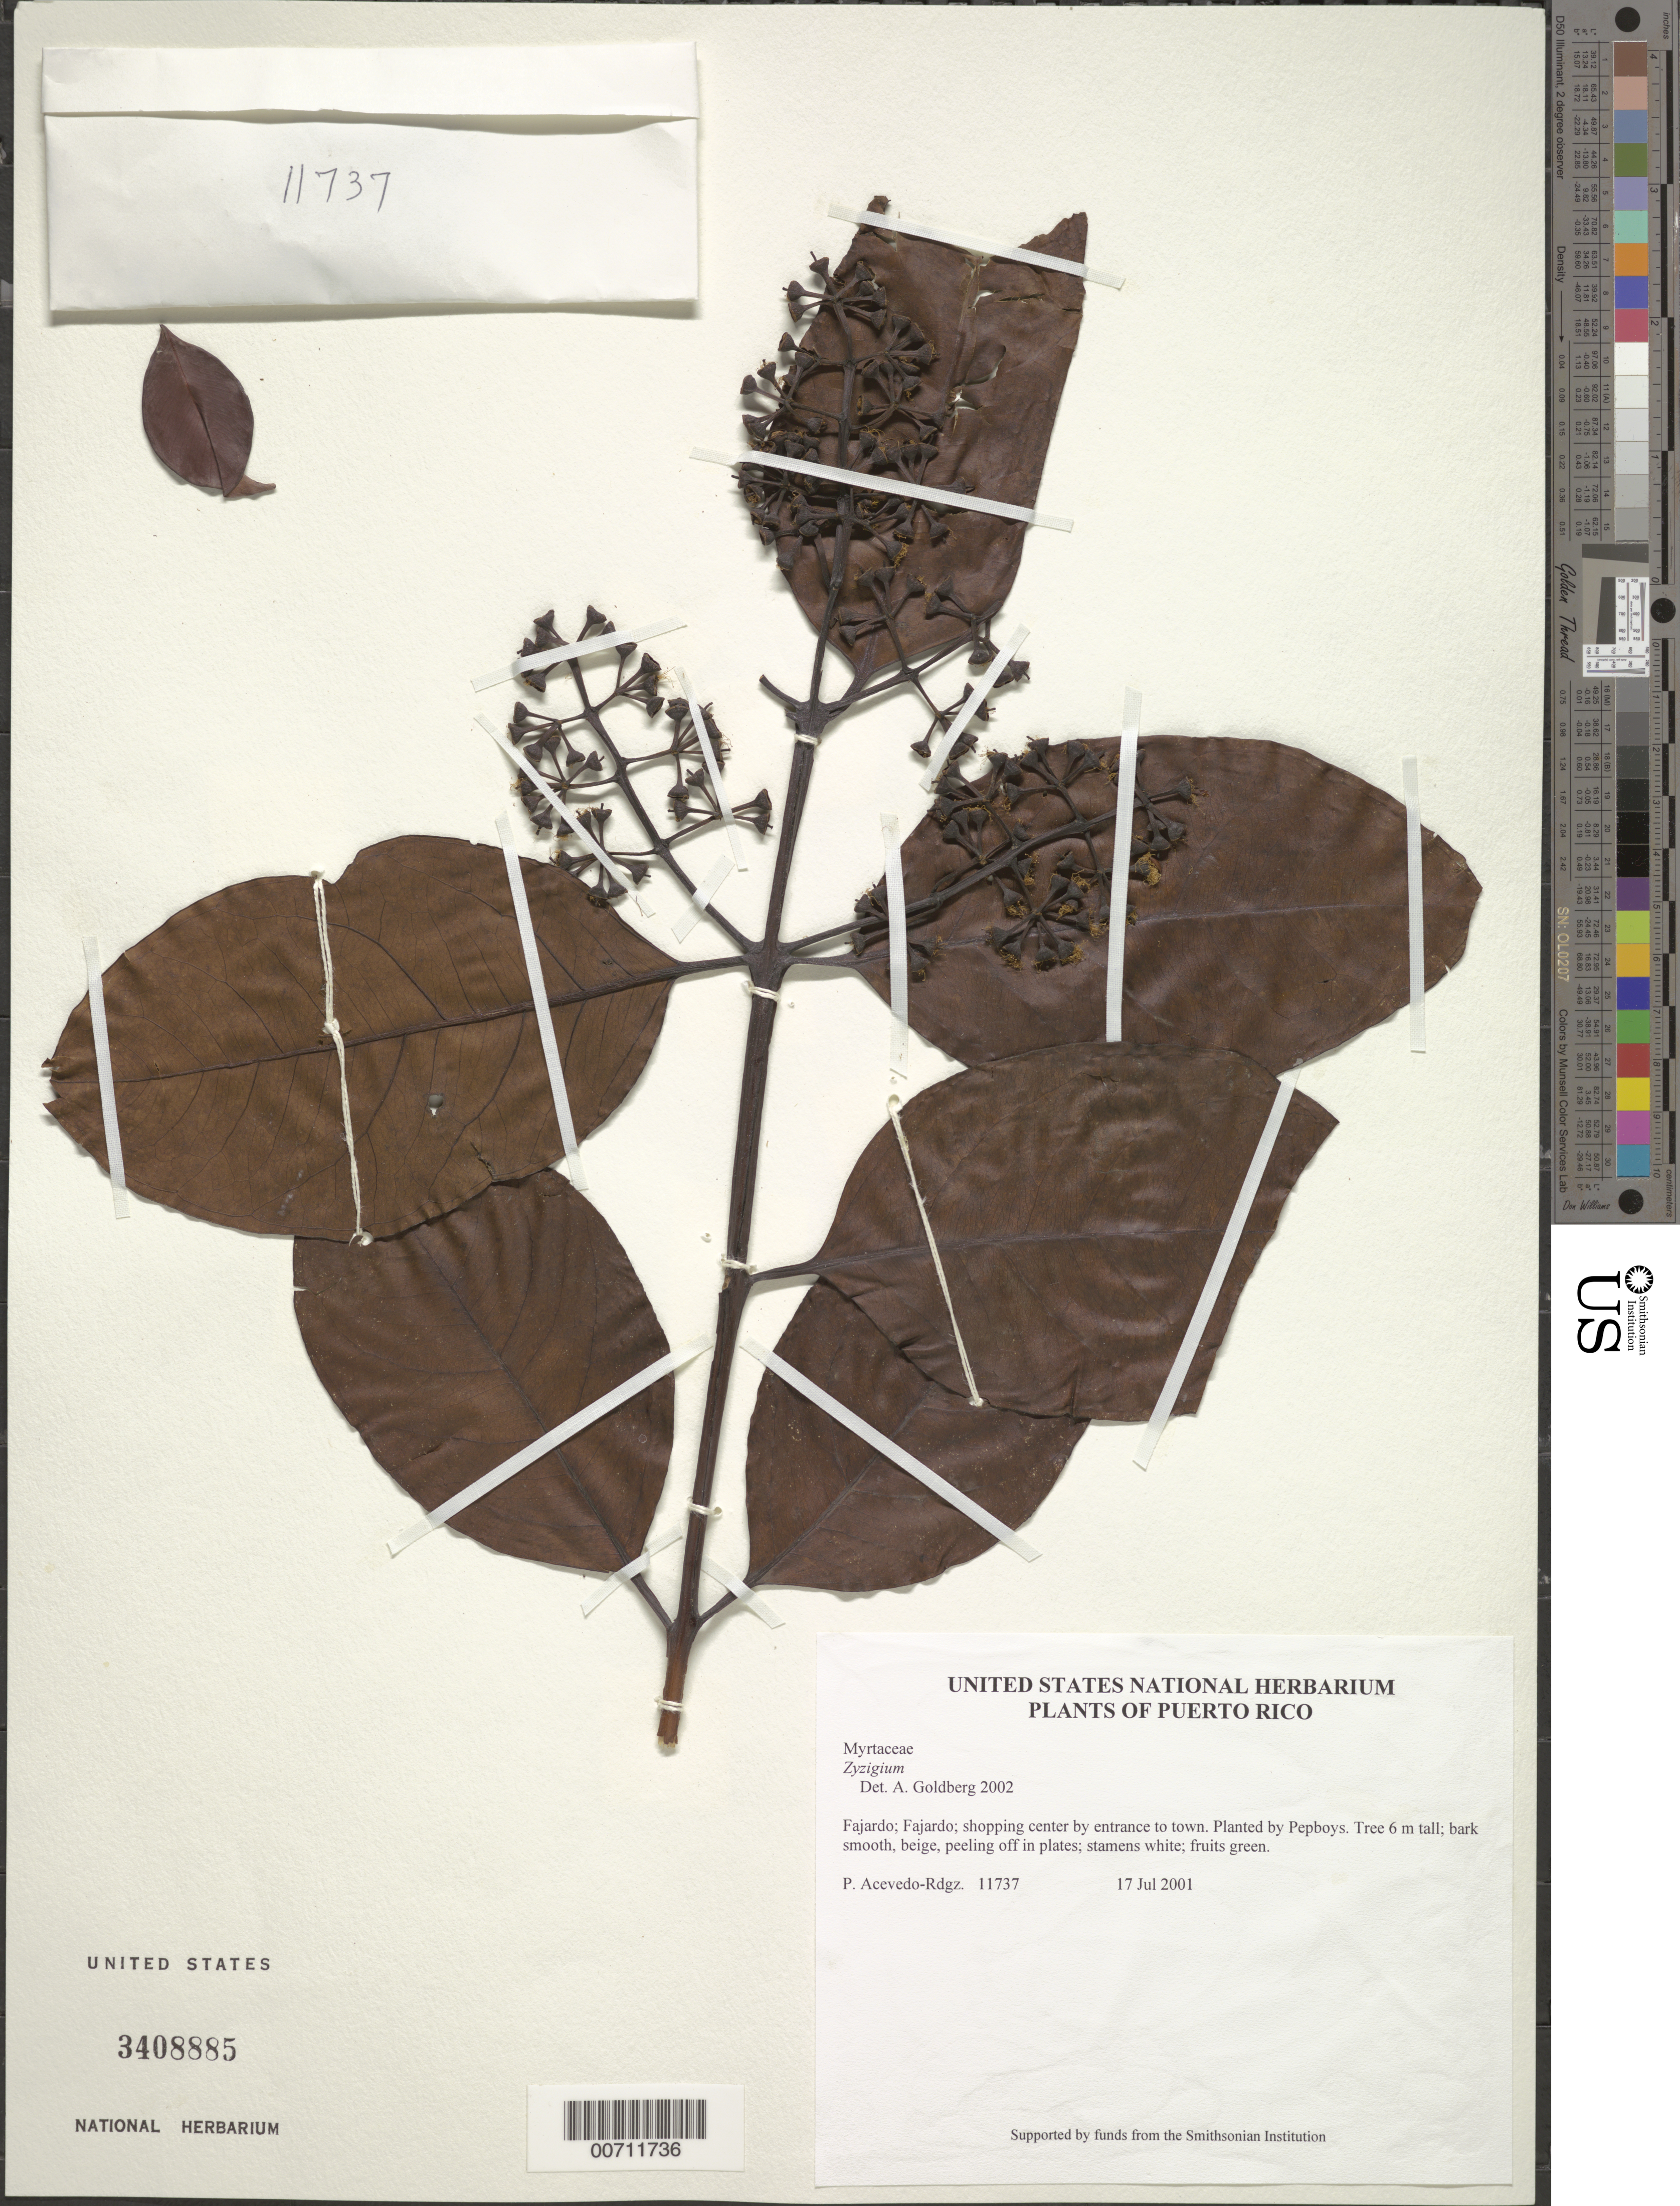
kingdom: Plantae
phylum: Tracheophyta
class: Magnoliopsida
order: Myrtales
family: Myrtaceae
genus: Syzygium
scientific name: Syzygium sp.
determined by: Goldberg, Aaron, (US), NMNH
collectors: P. Acevedo-Rodr.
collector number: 11737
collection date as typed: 17 Jul 2001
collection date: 2001-07-17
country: Puerto Rico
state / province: Fajardo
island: Puerto Rico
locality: Fajardo; Fajardo; shopping center by entrance to town.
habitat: Planted by Pepboys.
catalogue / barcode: US 3408885